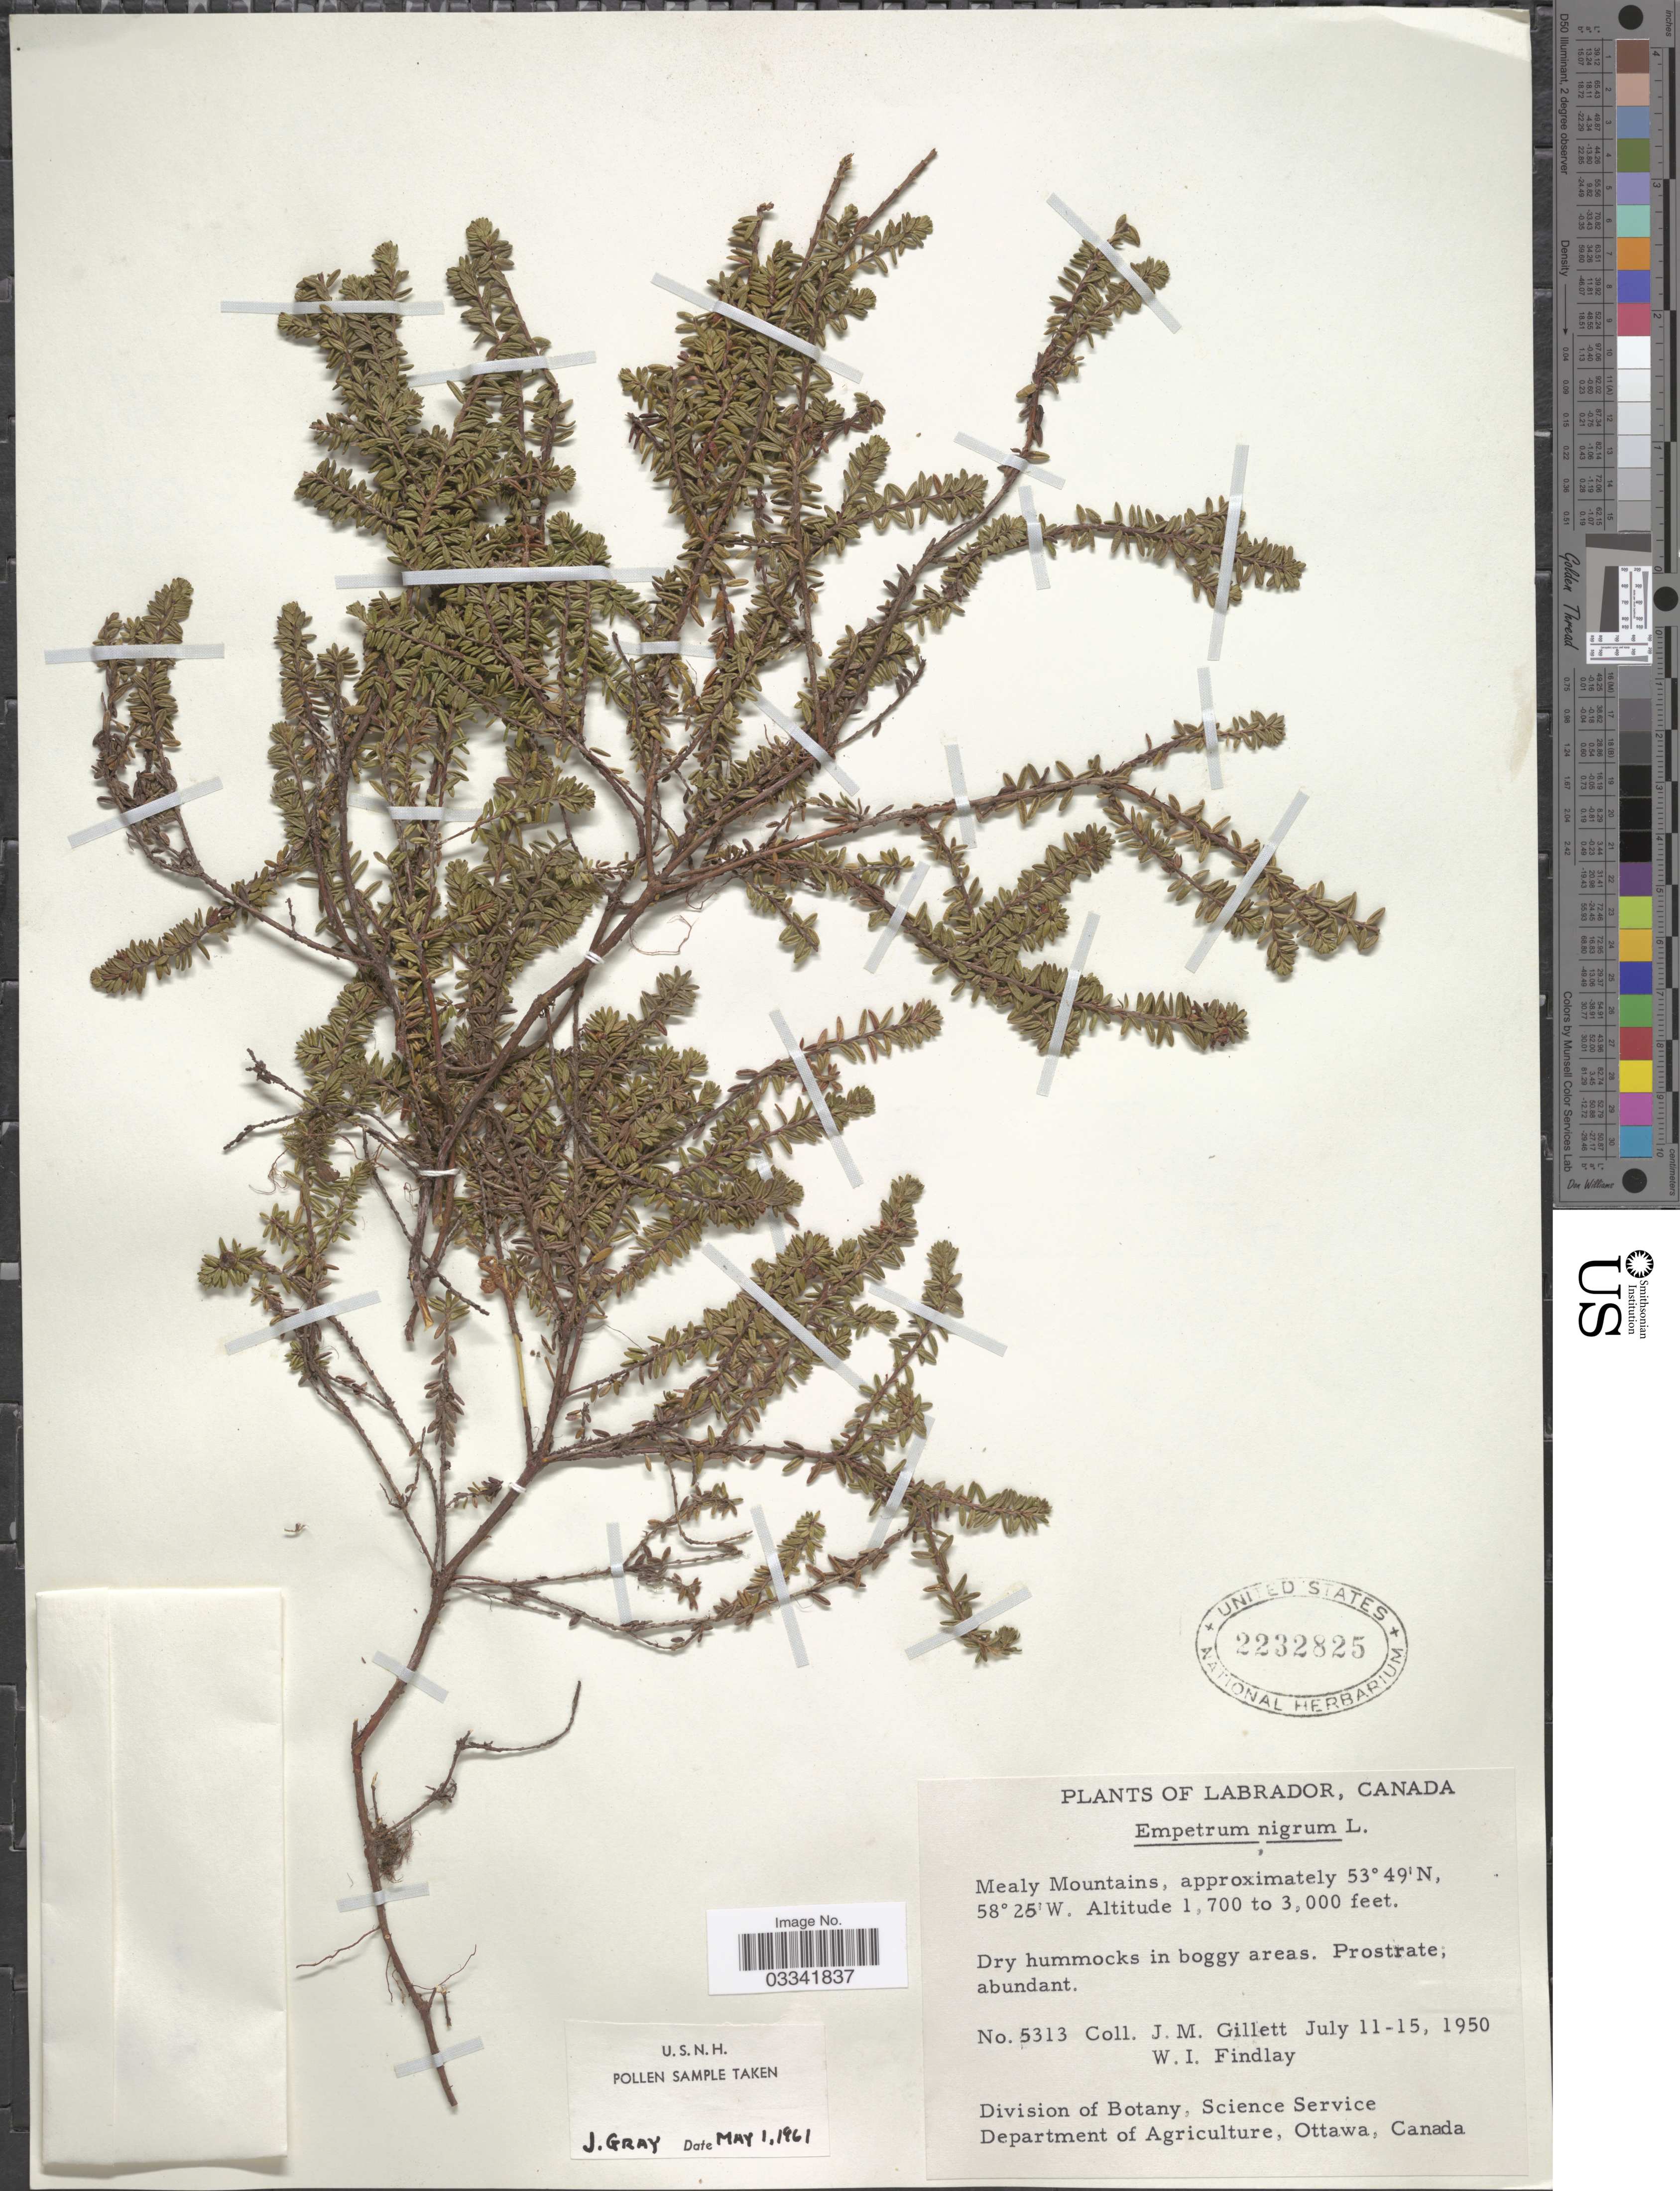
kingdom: Plantae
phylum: Tracheophyta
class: Magnoliopsida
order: Ericales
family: Ericaceae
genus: Empetrum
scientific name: Empetrum nigrum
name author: L.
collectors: J. M. Gillett & W. Findlay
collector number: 5313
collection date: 1950-07-11/1950-07-15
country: Canada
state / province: Newfoundland and Labrador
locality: Labrador. Mealy Mountains.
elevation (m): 518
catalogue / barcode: US 2232825